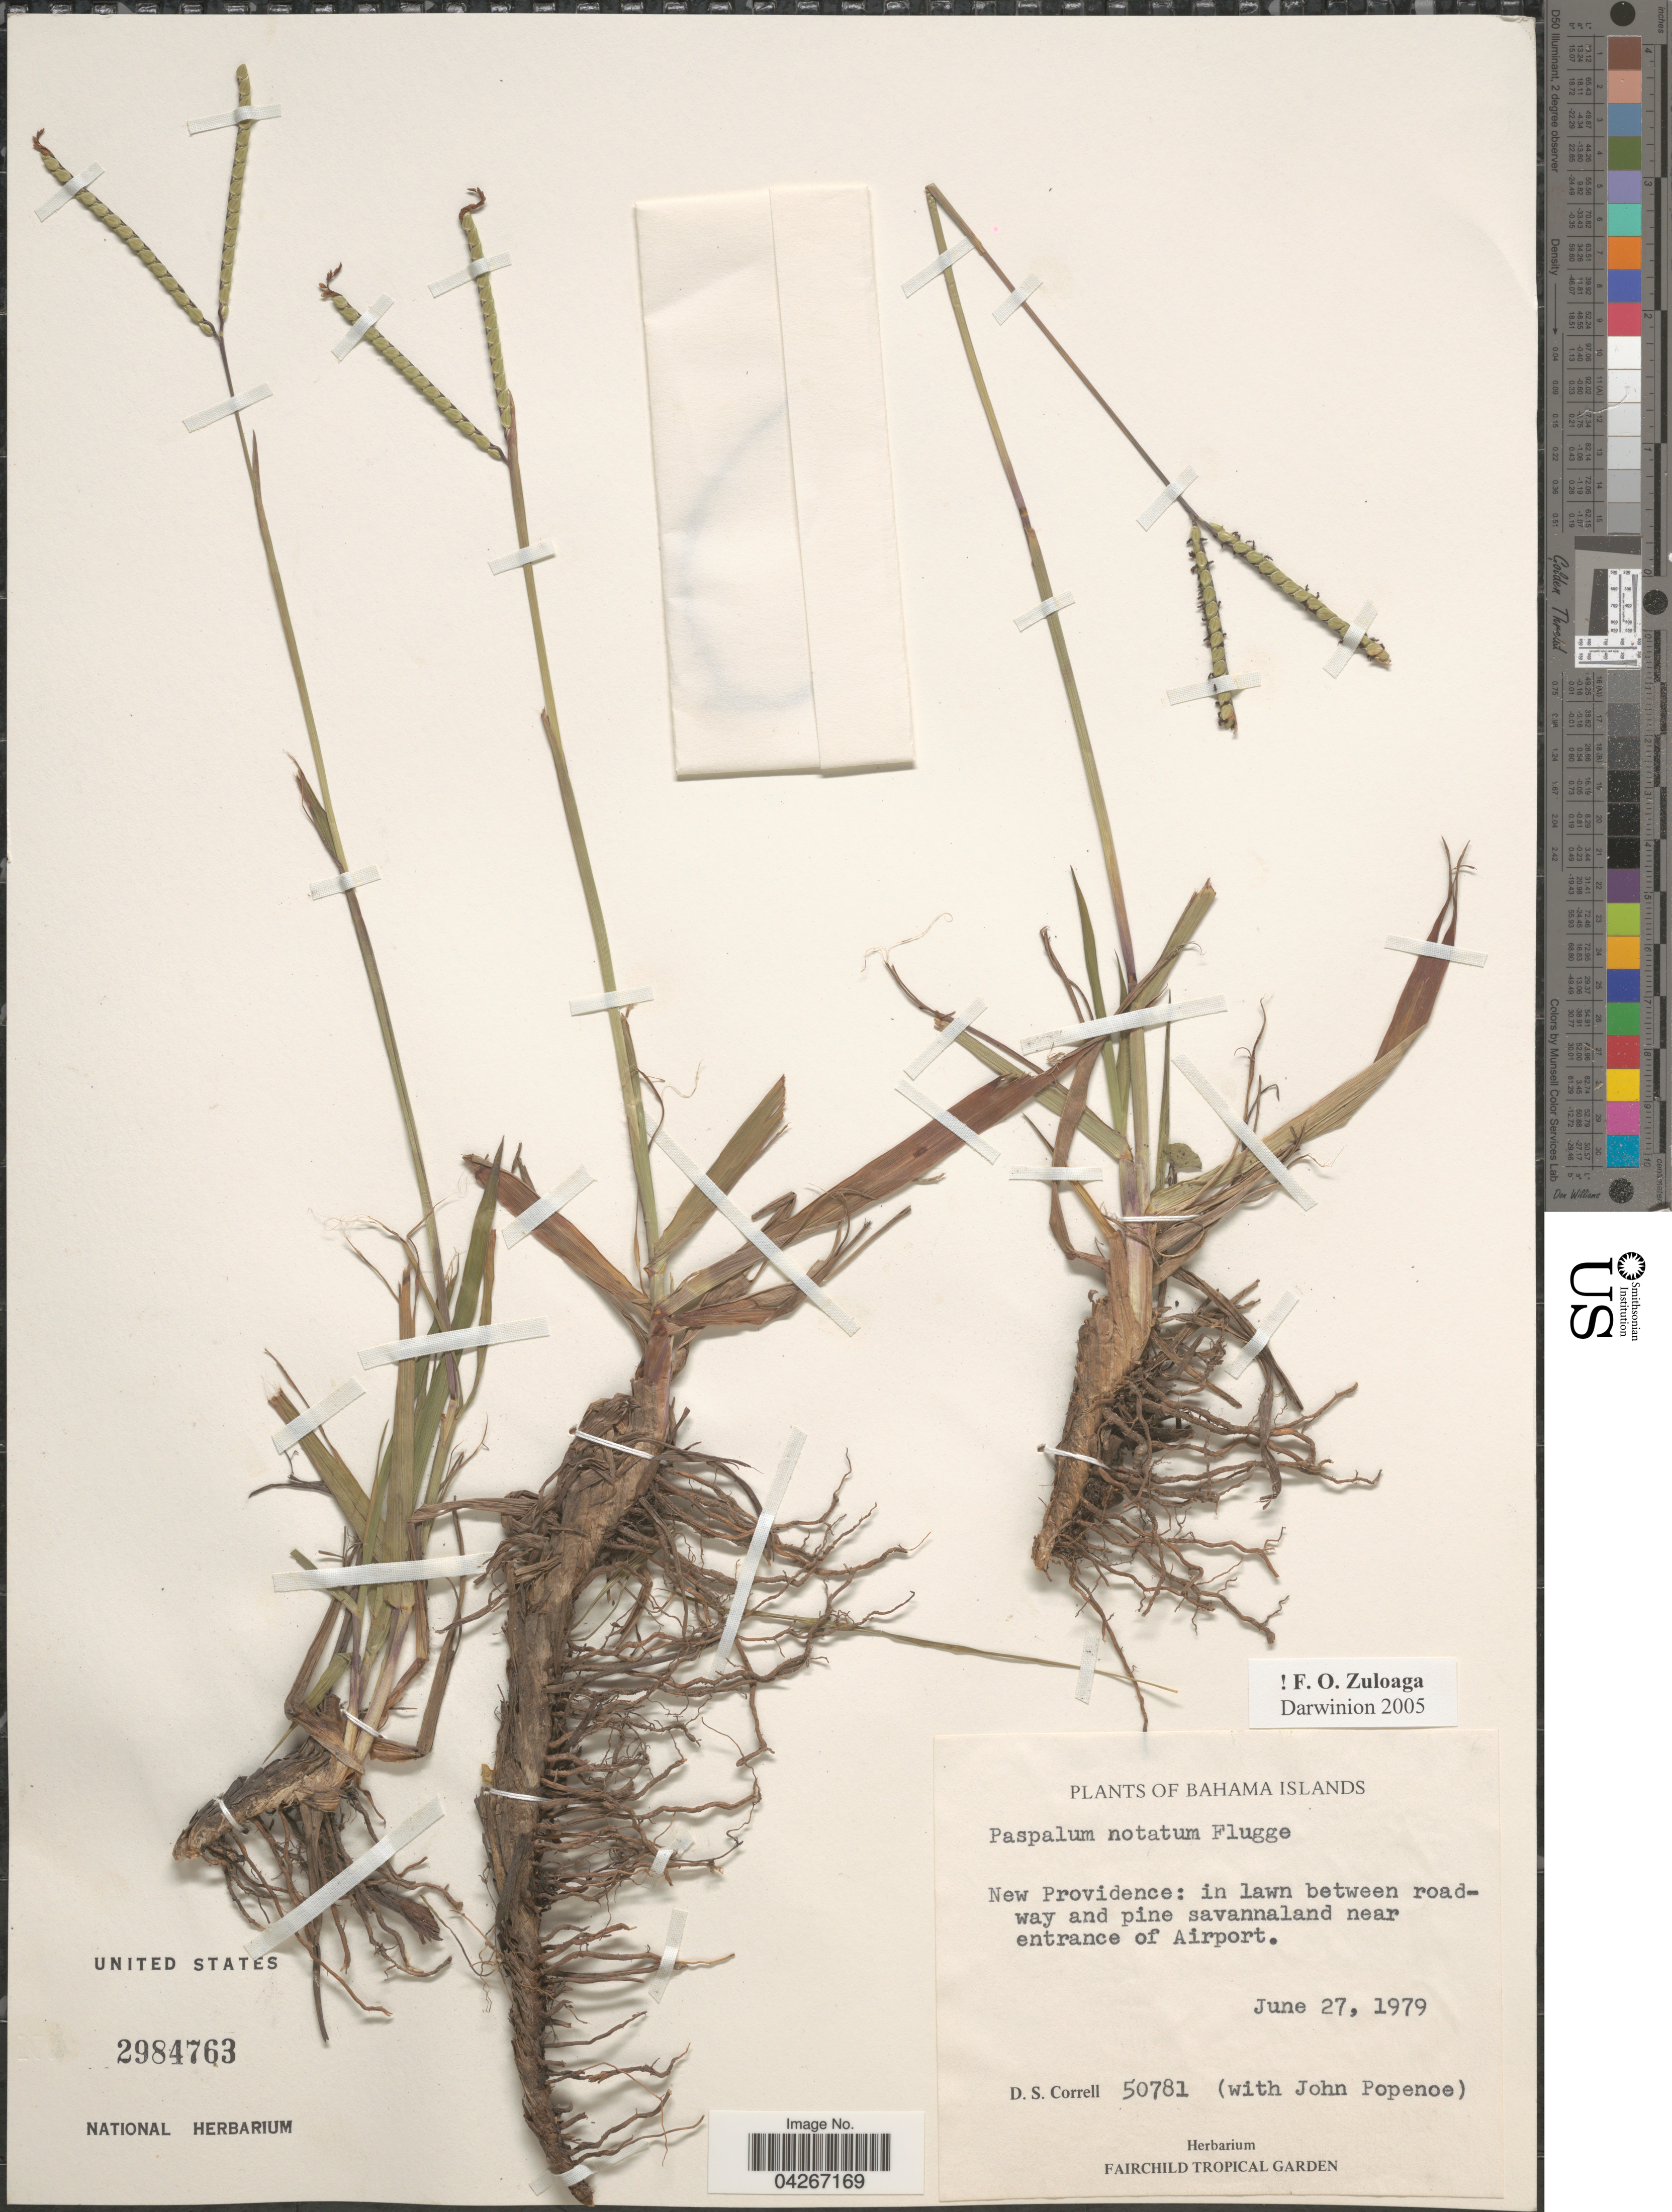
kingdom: Plantae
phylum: Tracheophyta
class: Liliopsida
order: Poales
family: Poaceae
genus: Paspalum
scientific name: Paspalum notatum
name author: Flüggé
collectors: D. S. Correll & J. Popenoe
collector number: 50781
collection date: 1979-06-27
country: Bahamas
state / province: New Providence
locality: Bahama Islands. In lawn between roadway and pine savannaland near entrance of Airport.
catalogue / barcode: US 2984763